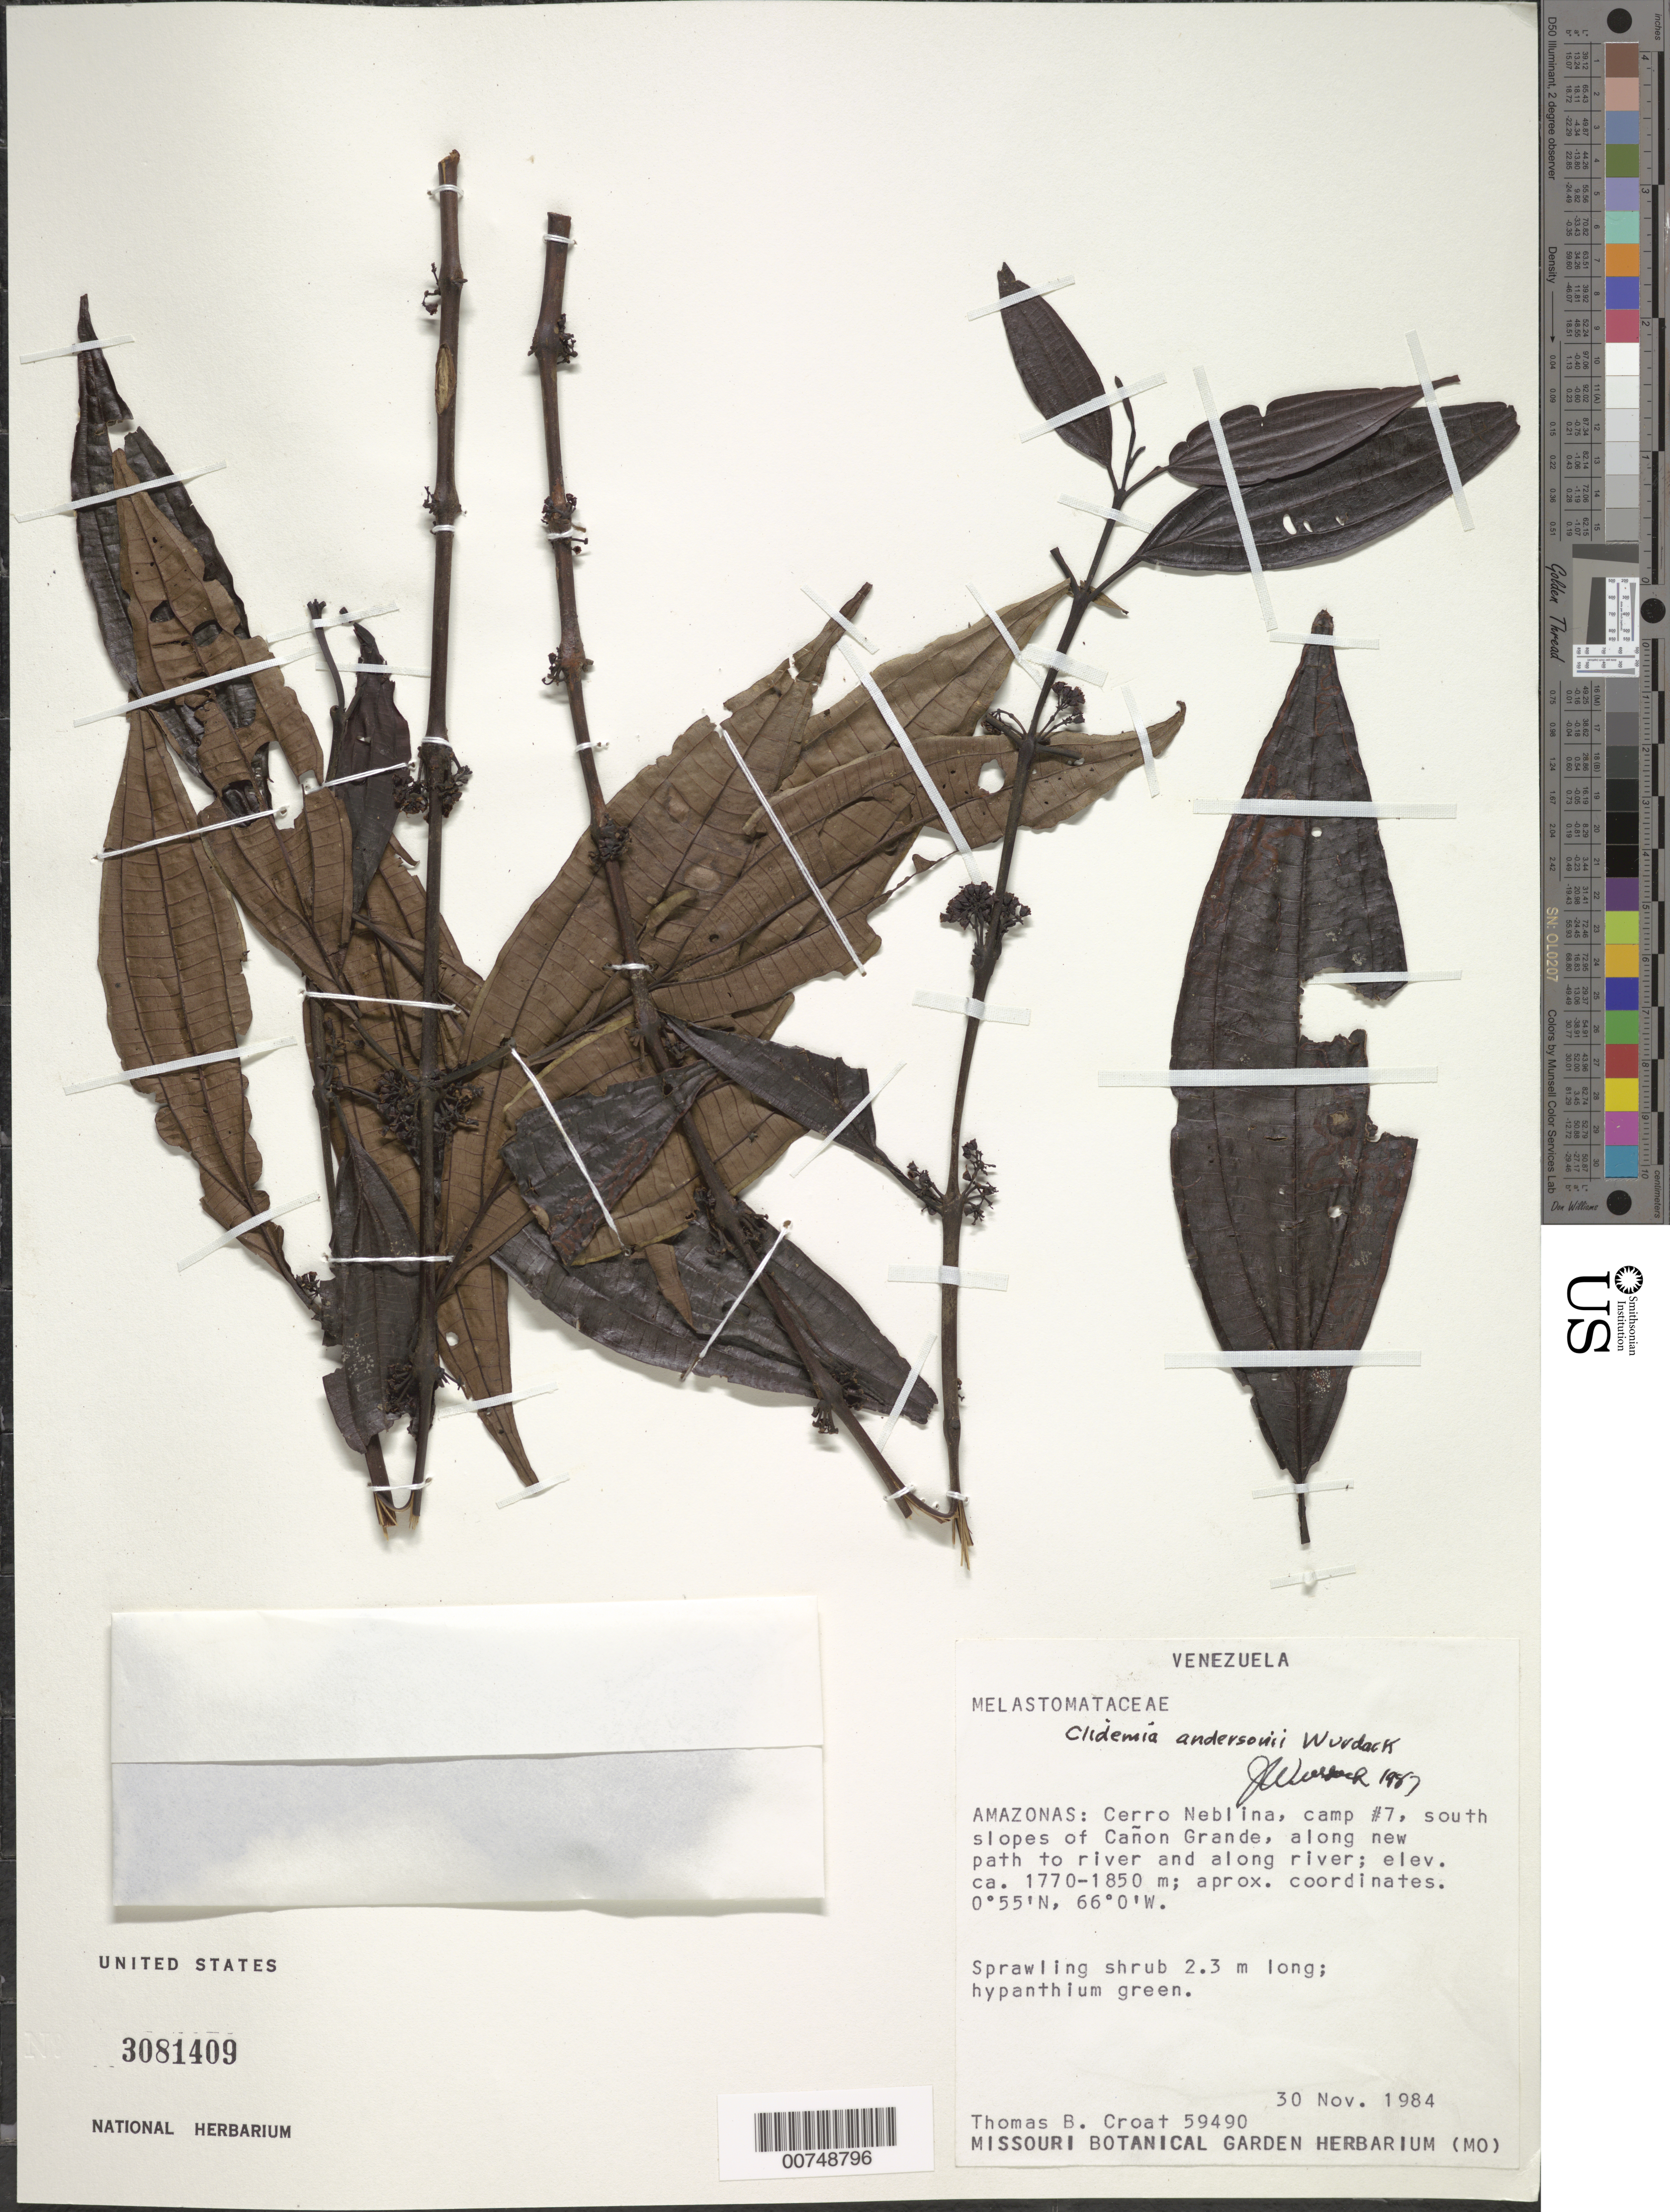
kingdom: Plantae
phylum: Tracheophyta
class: Magnoliopsida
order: Myrtales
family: Melastomataceae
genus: Clidemia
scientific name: Clidemia andersonii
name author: Wurdack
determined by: Wurdack, John J., (US), US (UNITED STATES)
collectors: T. B. Croat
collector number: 59490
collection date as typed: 30-Nov-84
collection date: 1984-11-30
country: Venezuela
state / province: Amazonas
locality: Cerro Neblina, camp #7, S slopes of Cañon Grande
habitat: Along new path to river and along river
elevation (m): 1770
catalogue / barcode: US 3081409